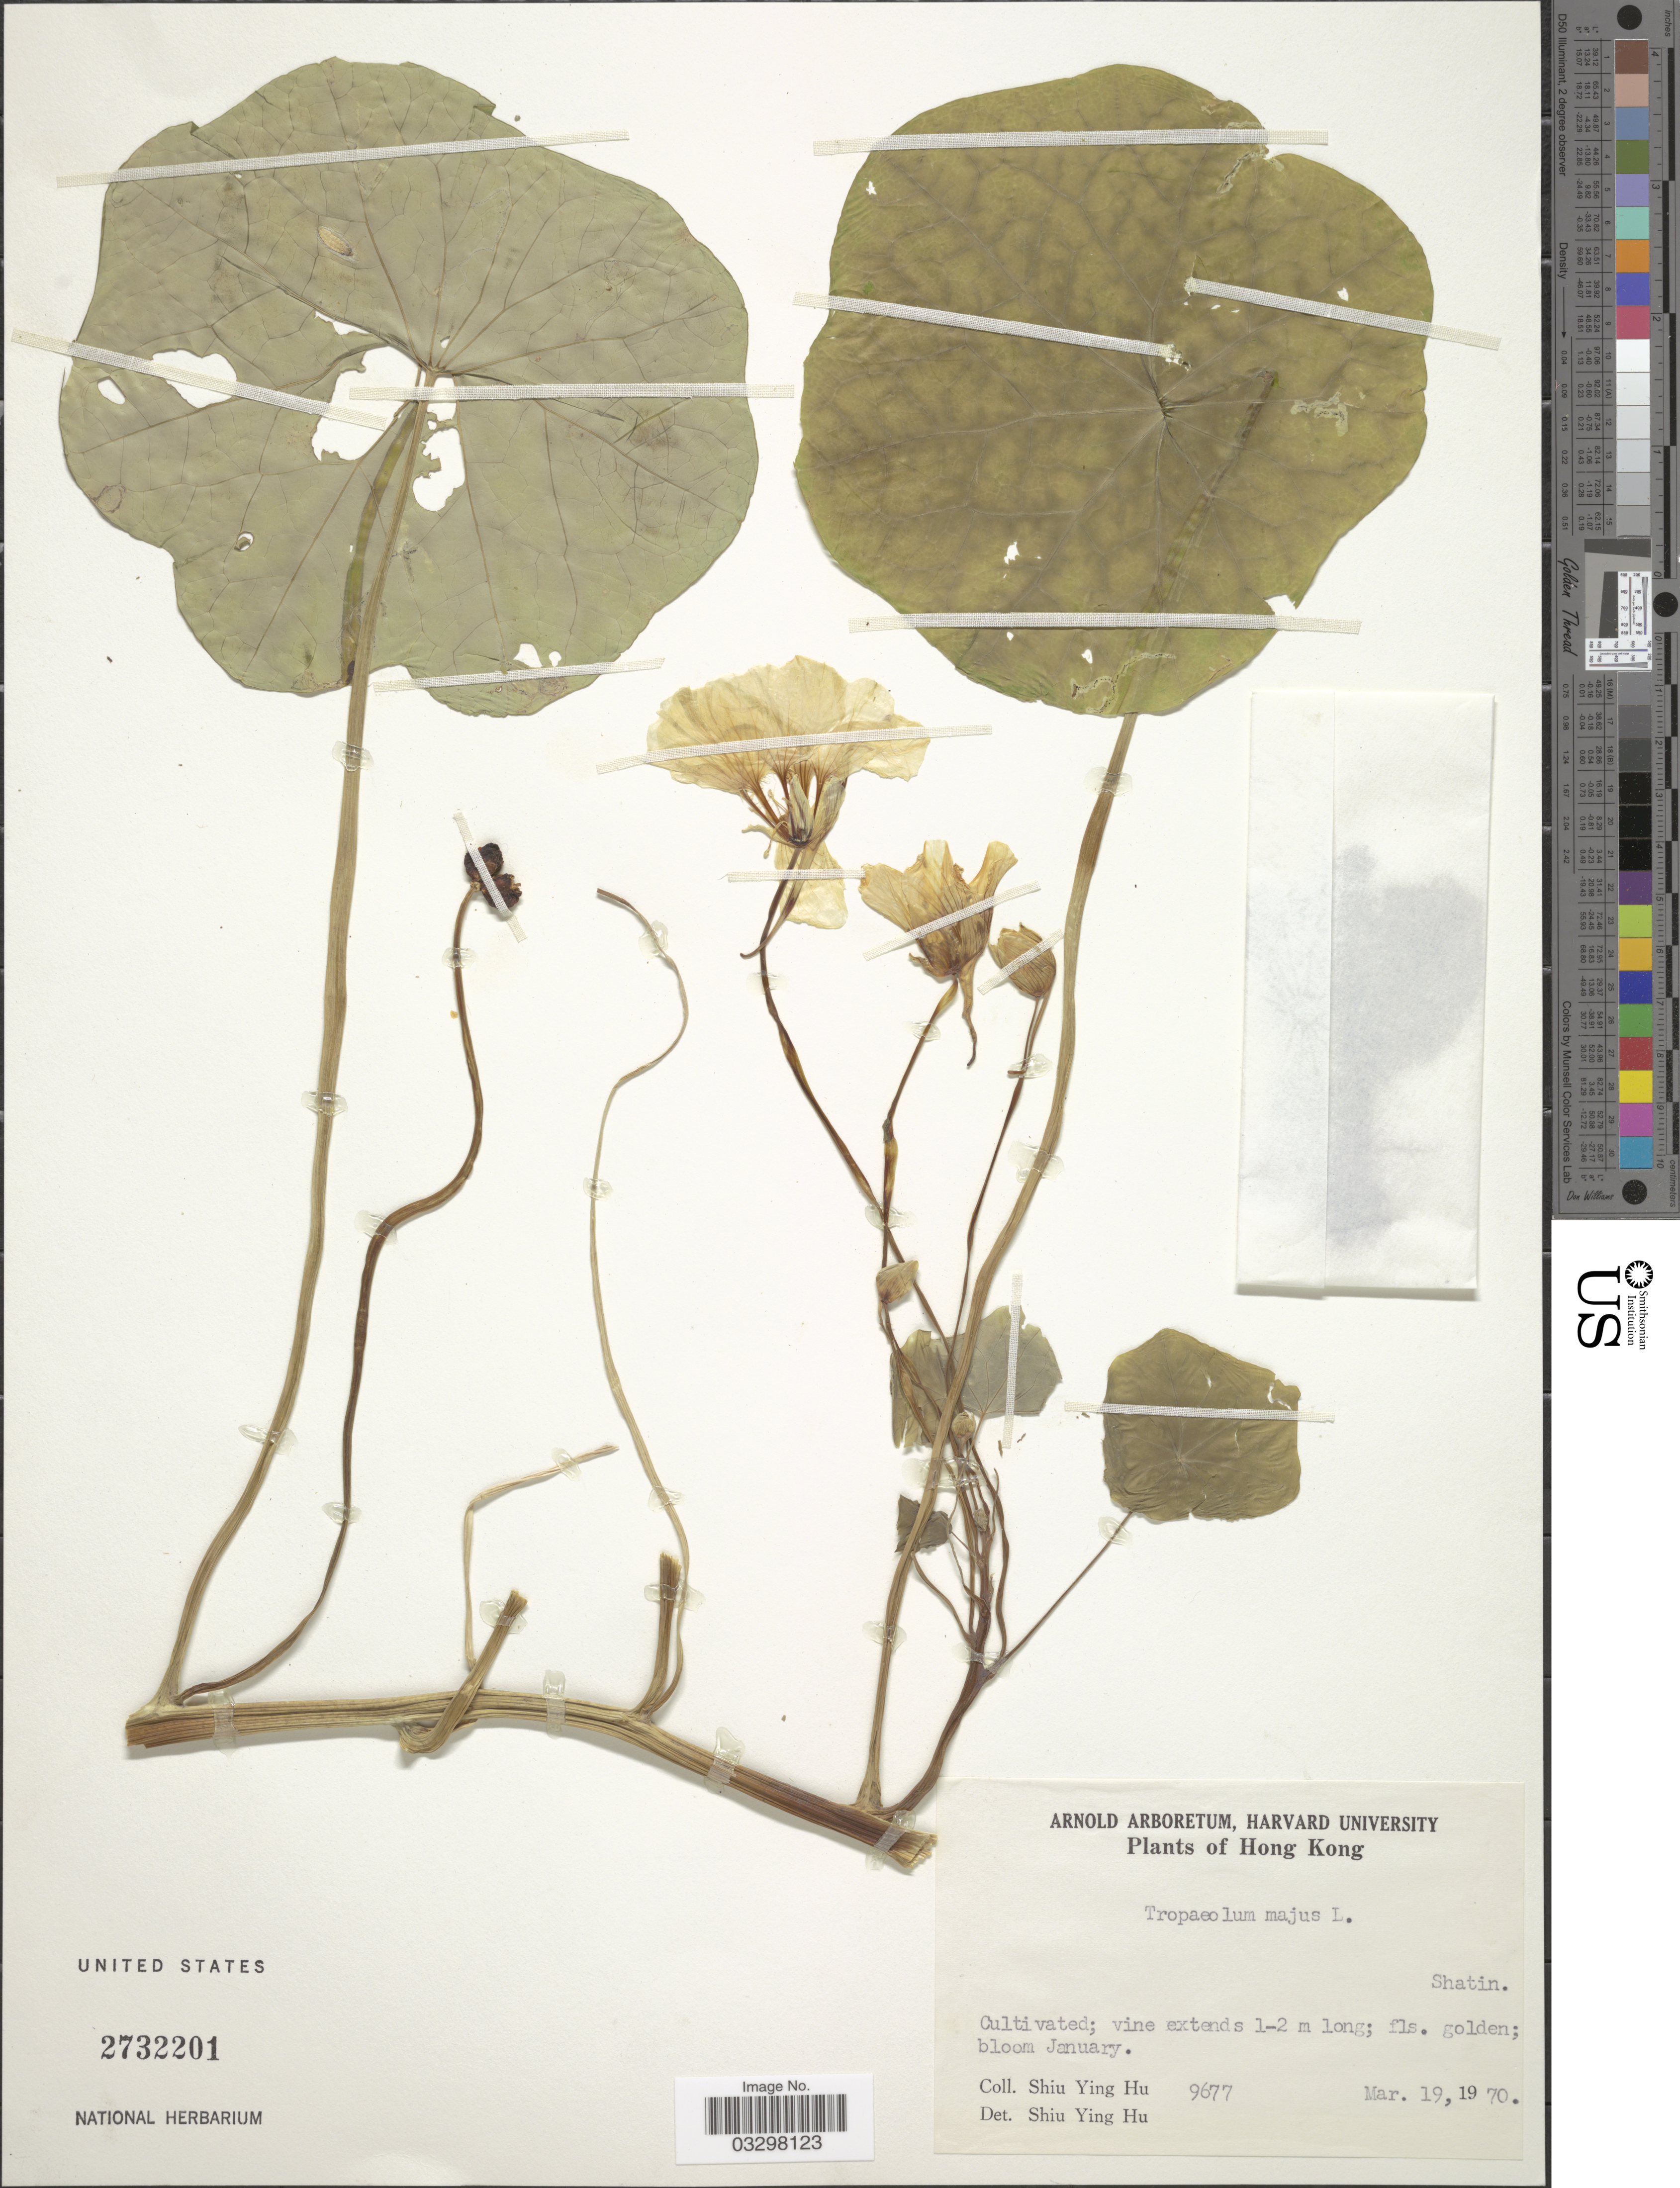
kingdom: Plantae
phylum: Tracheophyta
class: Magnoliopsida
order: Brassicales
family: Tropaeolaceae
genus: Tropaeolum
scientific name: Tropaeolum majus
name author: L.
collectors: S. Y. Hu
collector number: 9677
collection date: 1970-03-19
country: China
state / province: Hong Kong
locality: Shatin.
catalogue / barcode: US 2732201